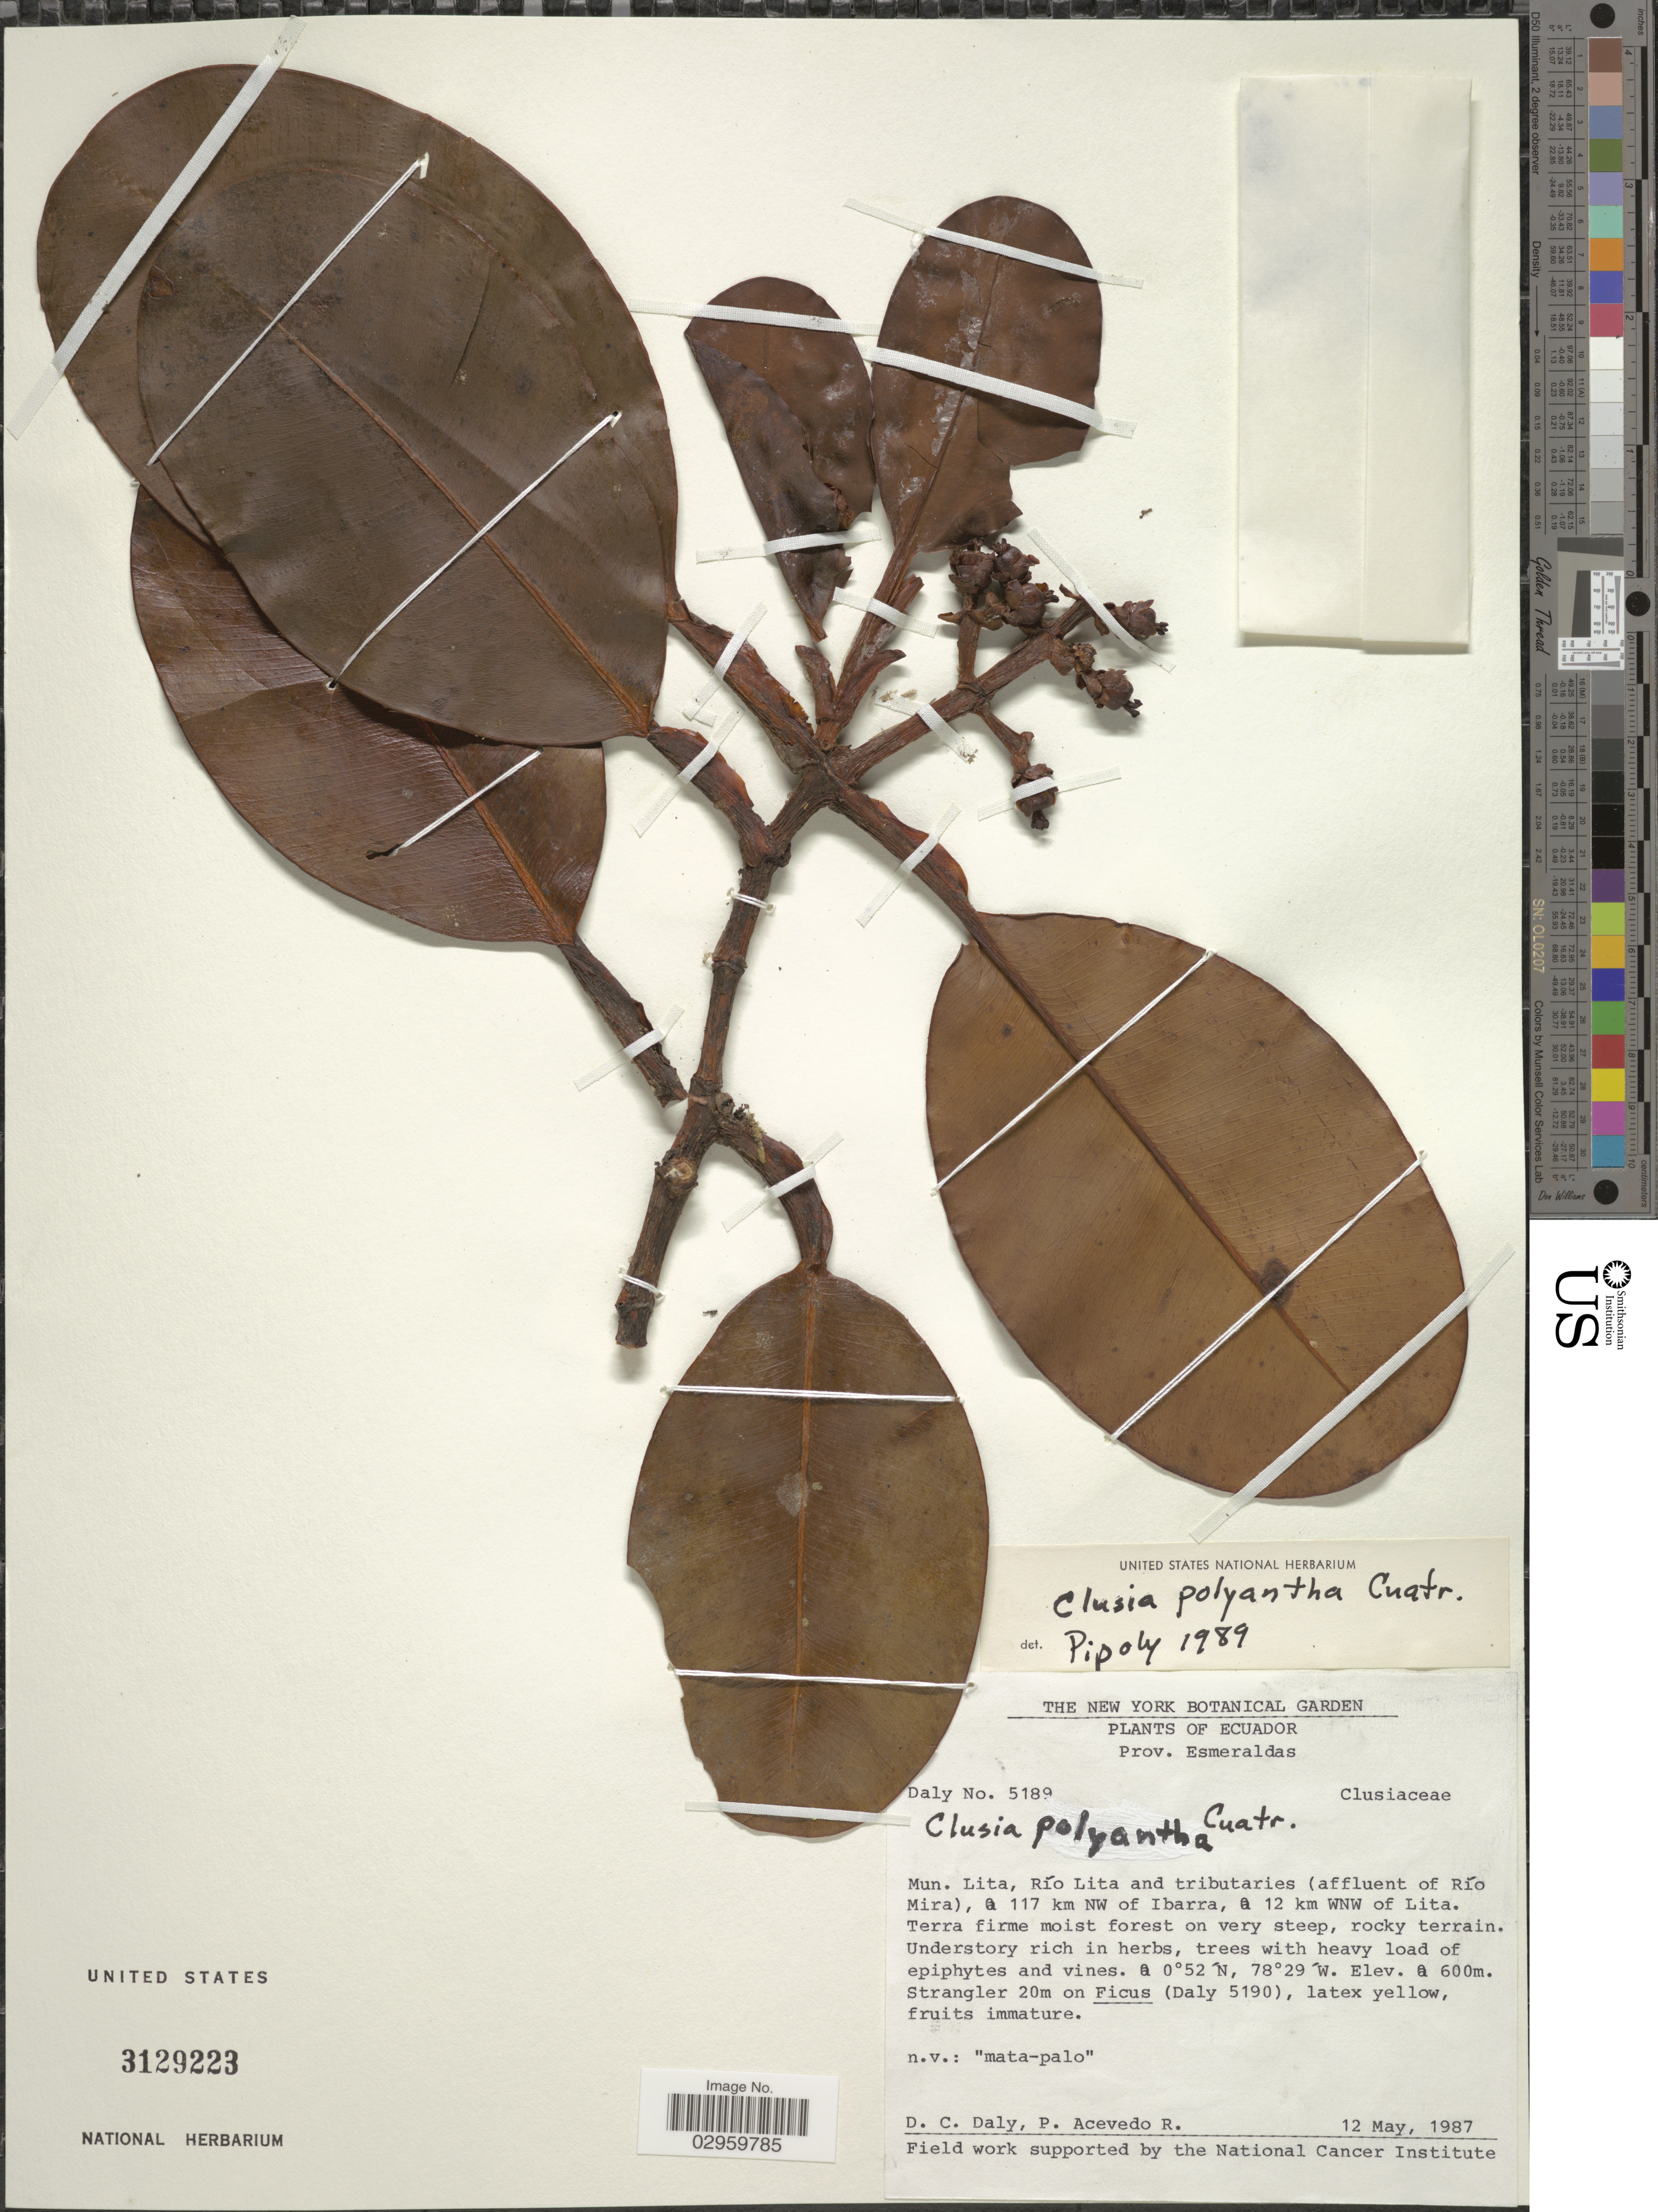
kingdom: Plantae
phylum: Tracheophyta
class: Magnoliopsida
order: Malpighiales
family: Clusiaceae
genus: Clusia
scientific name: Clusia polyantha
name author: Cuatrec.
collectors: D. C. Daly & P. Acevedo R.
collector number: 5189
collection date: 1987-05-12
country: Ecuador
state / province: Esmeraldas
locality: Mun. Lita, Río Lita and tributaries (affluent of Río Mira), 117 km NW of Ibarra, 12 km WNW of Lita.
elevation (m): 600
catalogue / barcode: US 3129223